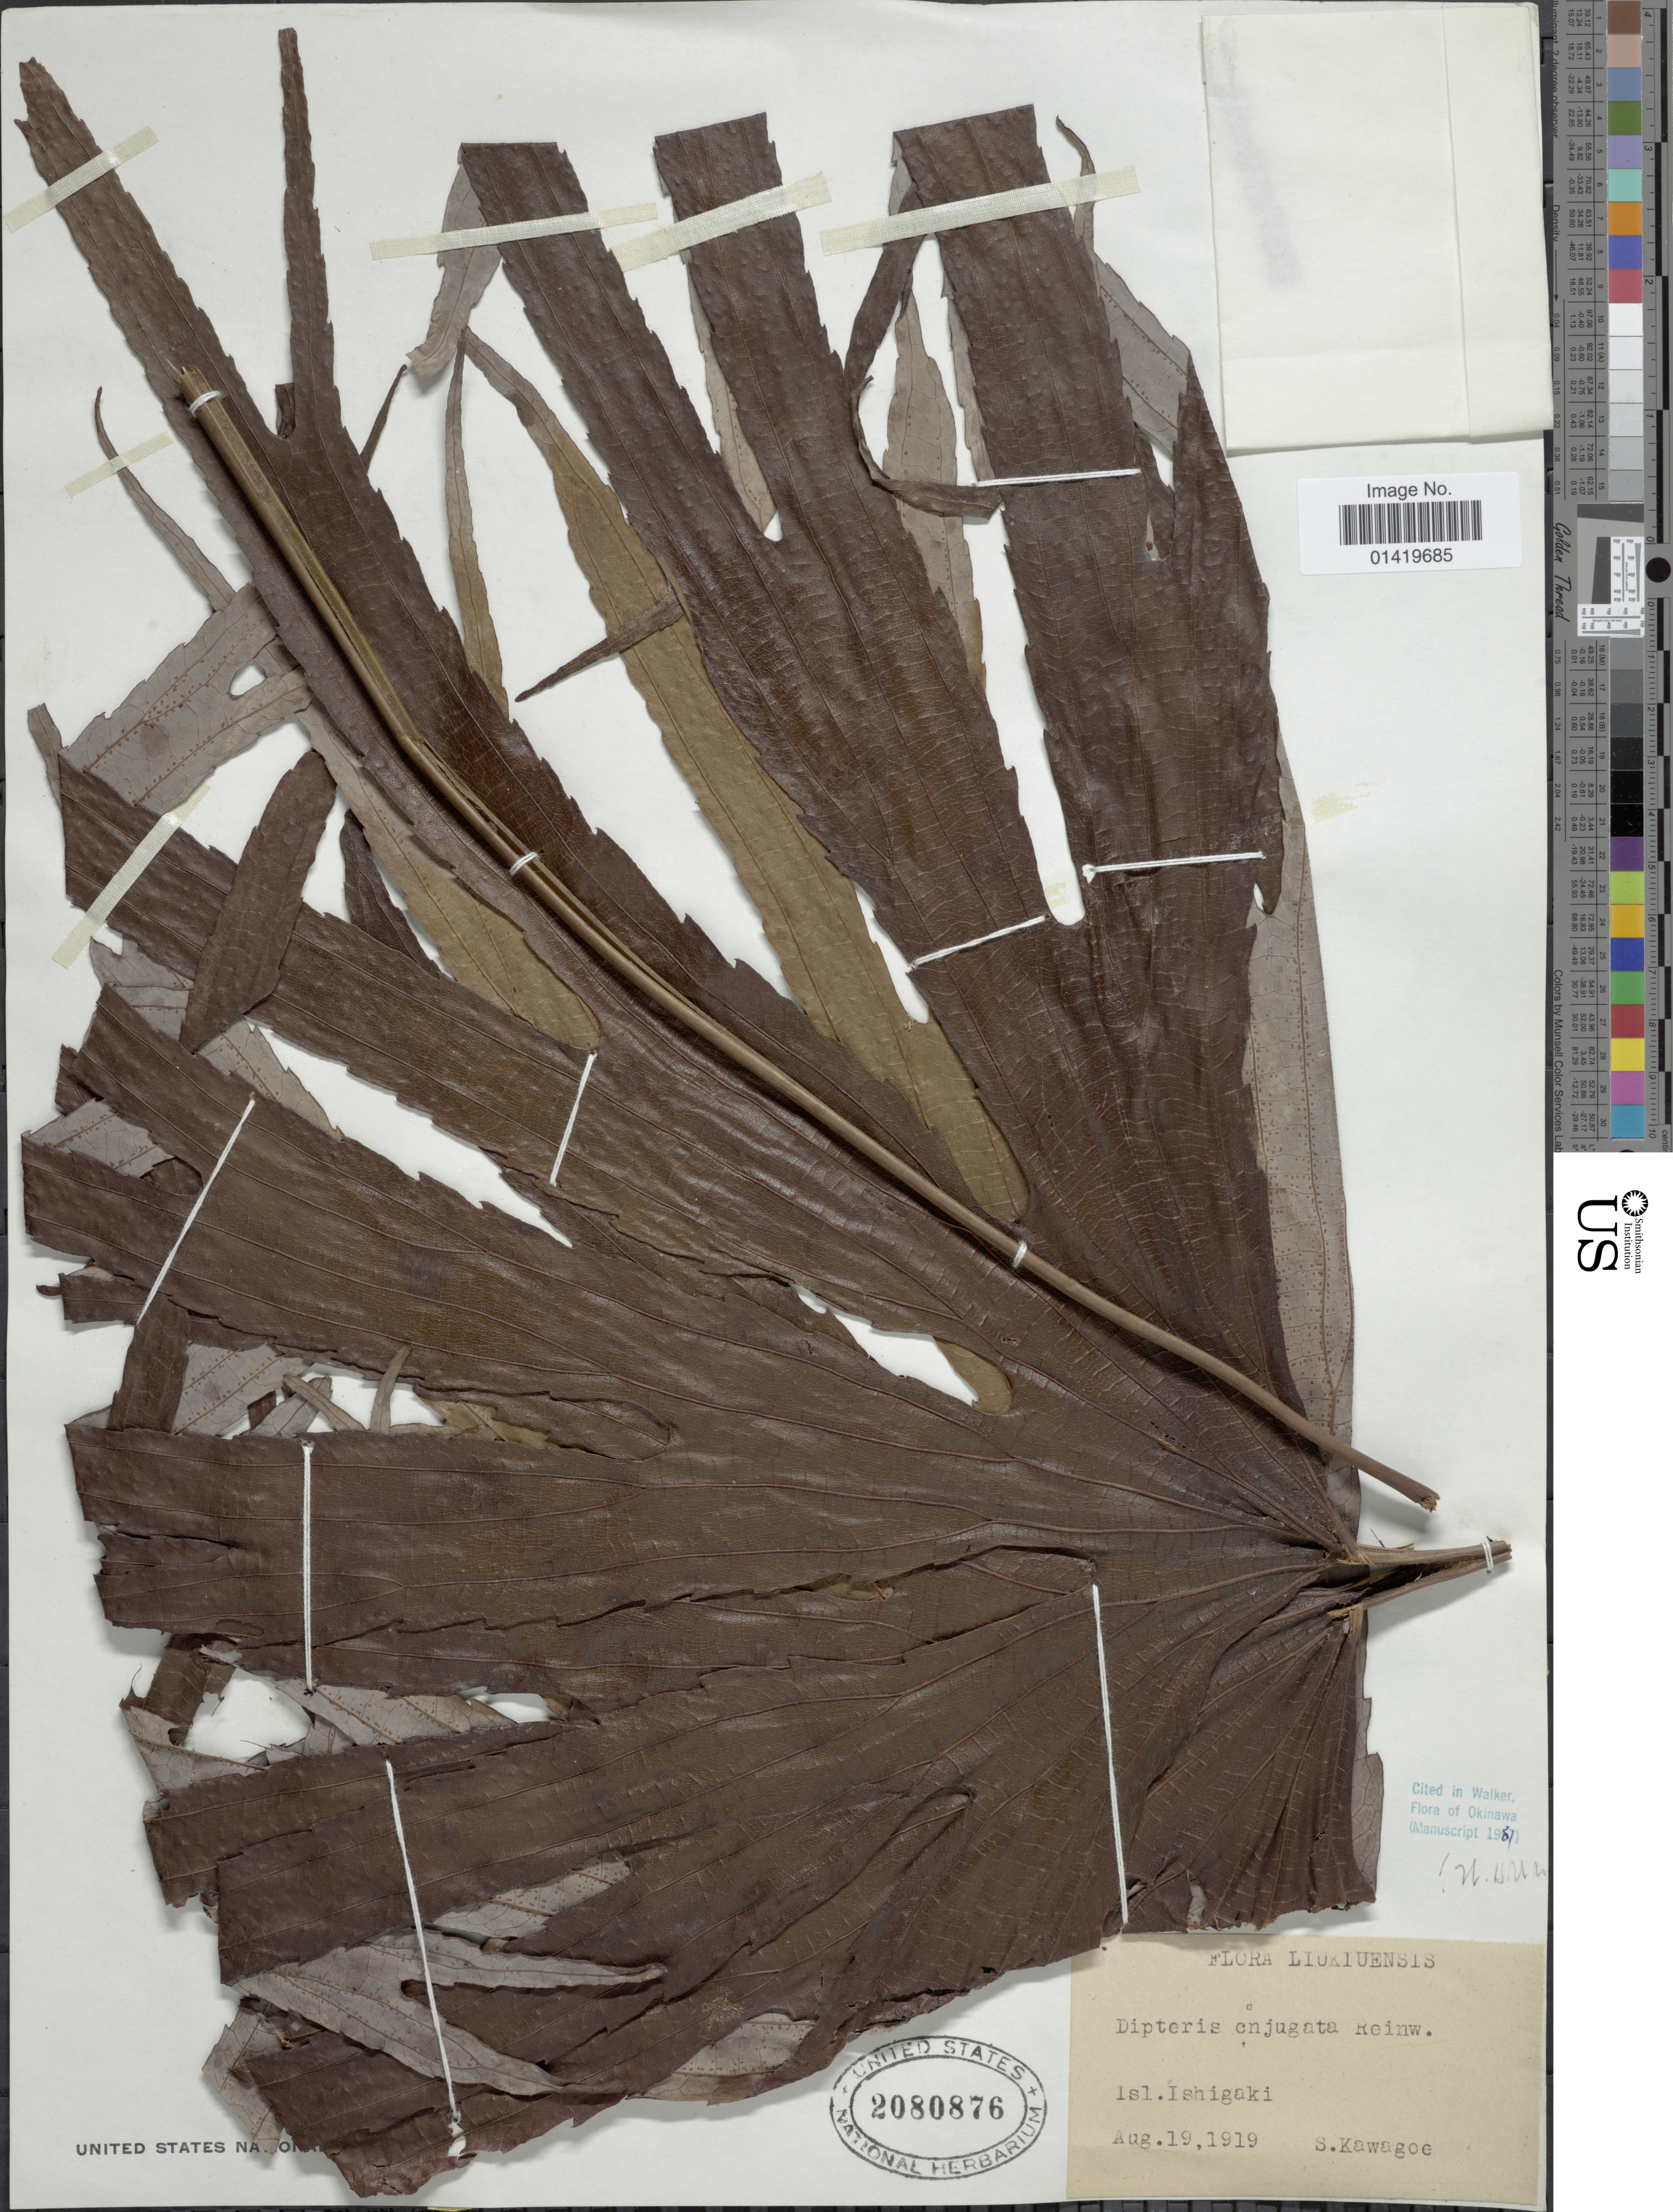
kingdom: Plantae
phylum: Tracheophyta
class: Polypodiopsida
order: Gleicheniales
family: Dipteridaceae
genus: Dipteris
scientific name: Dipteris conjugata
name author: Reinw.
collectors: S. Kawagoe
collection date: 1919-08-19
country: Japan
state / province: Okinawa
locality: Liukiuensis. Isl. Ishigaki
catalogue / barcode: US 2080876